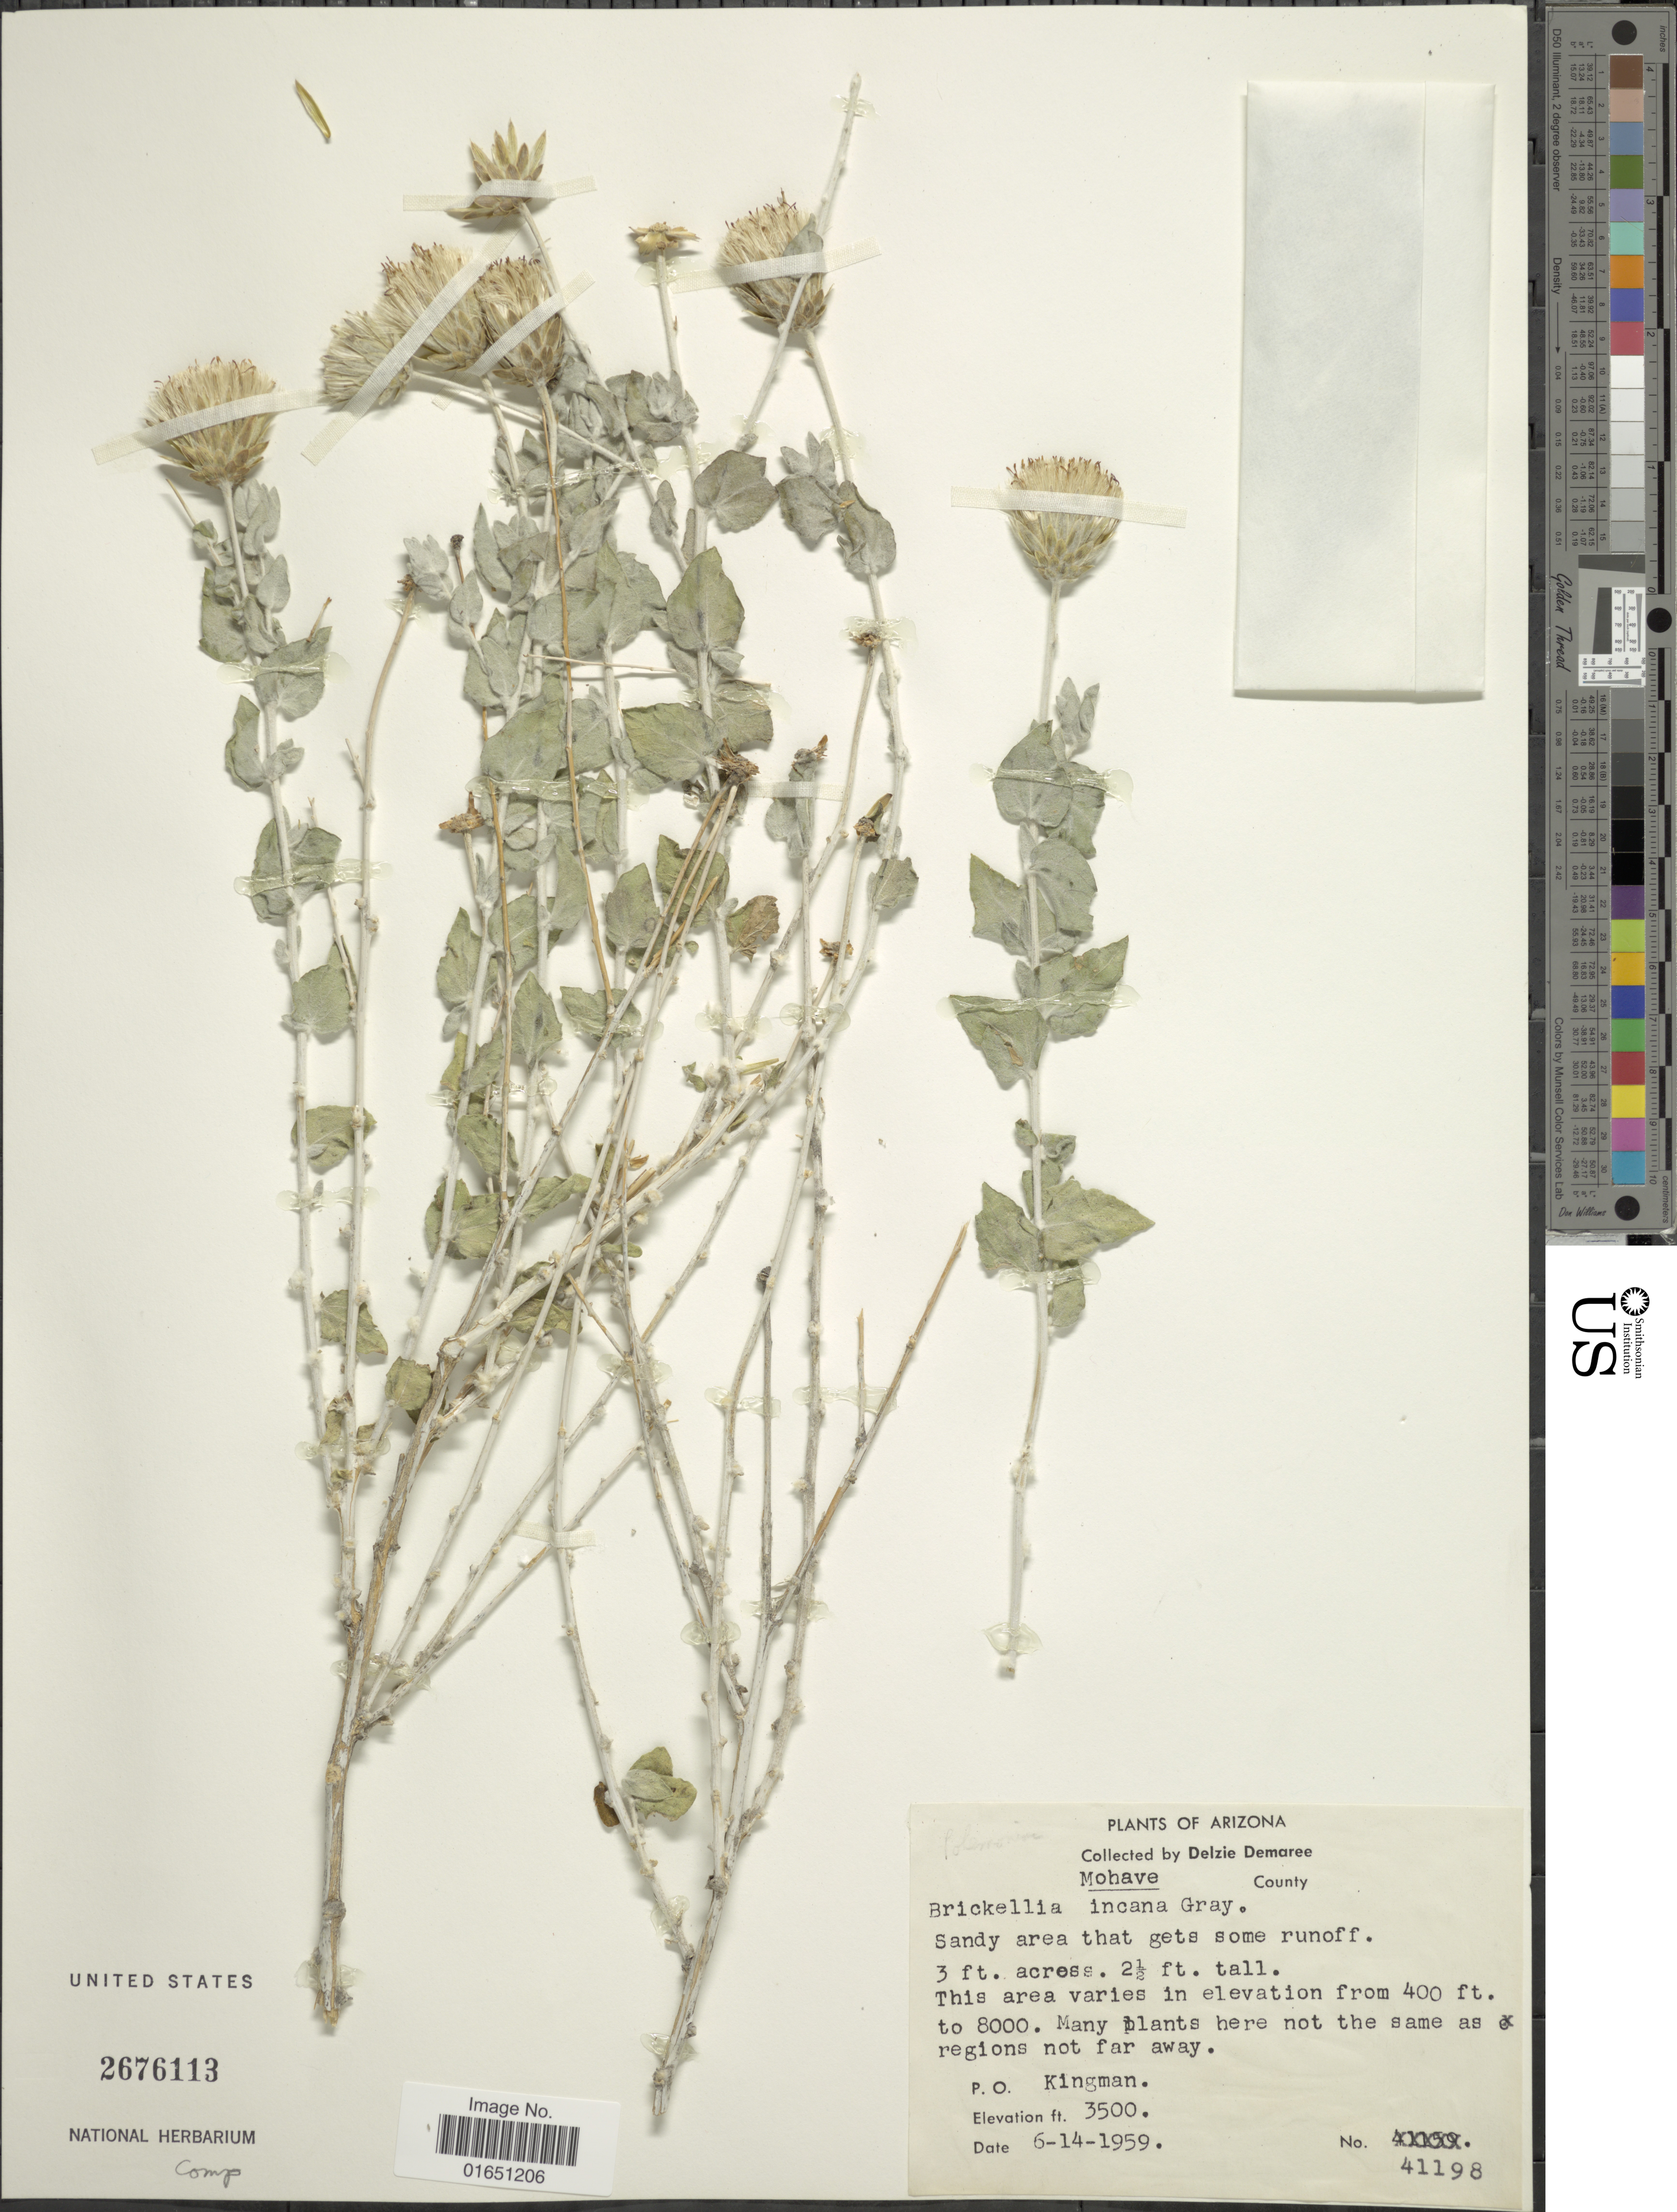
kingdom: Plantae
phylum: Tracheophyta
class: Magnoliopsida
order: Asterales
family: Asteraceae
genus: Brickellia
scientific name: Brickellia incana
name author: A. Gray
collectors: D. Demaree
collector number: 41198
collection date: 1959-06-14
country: United States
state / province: Arizona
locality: Mohave County, P. O. Kingman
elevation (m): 1067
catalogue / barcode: US 2676113